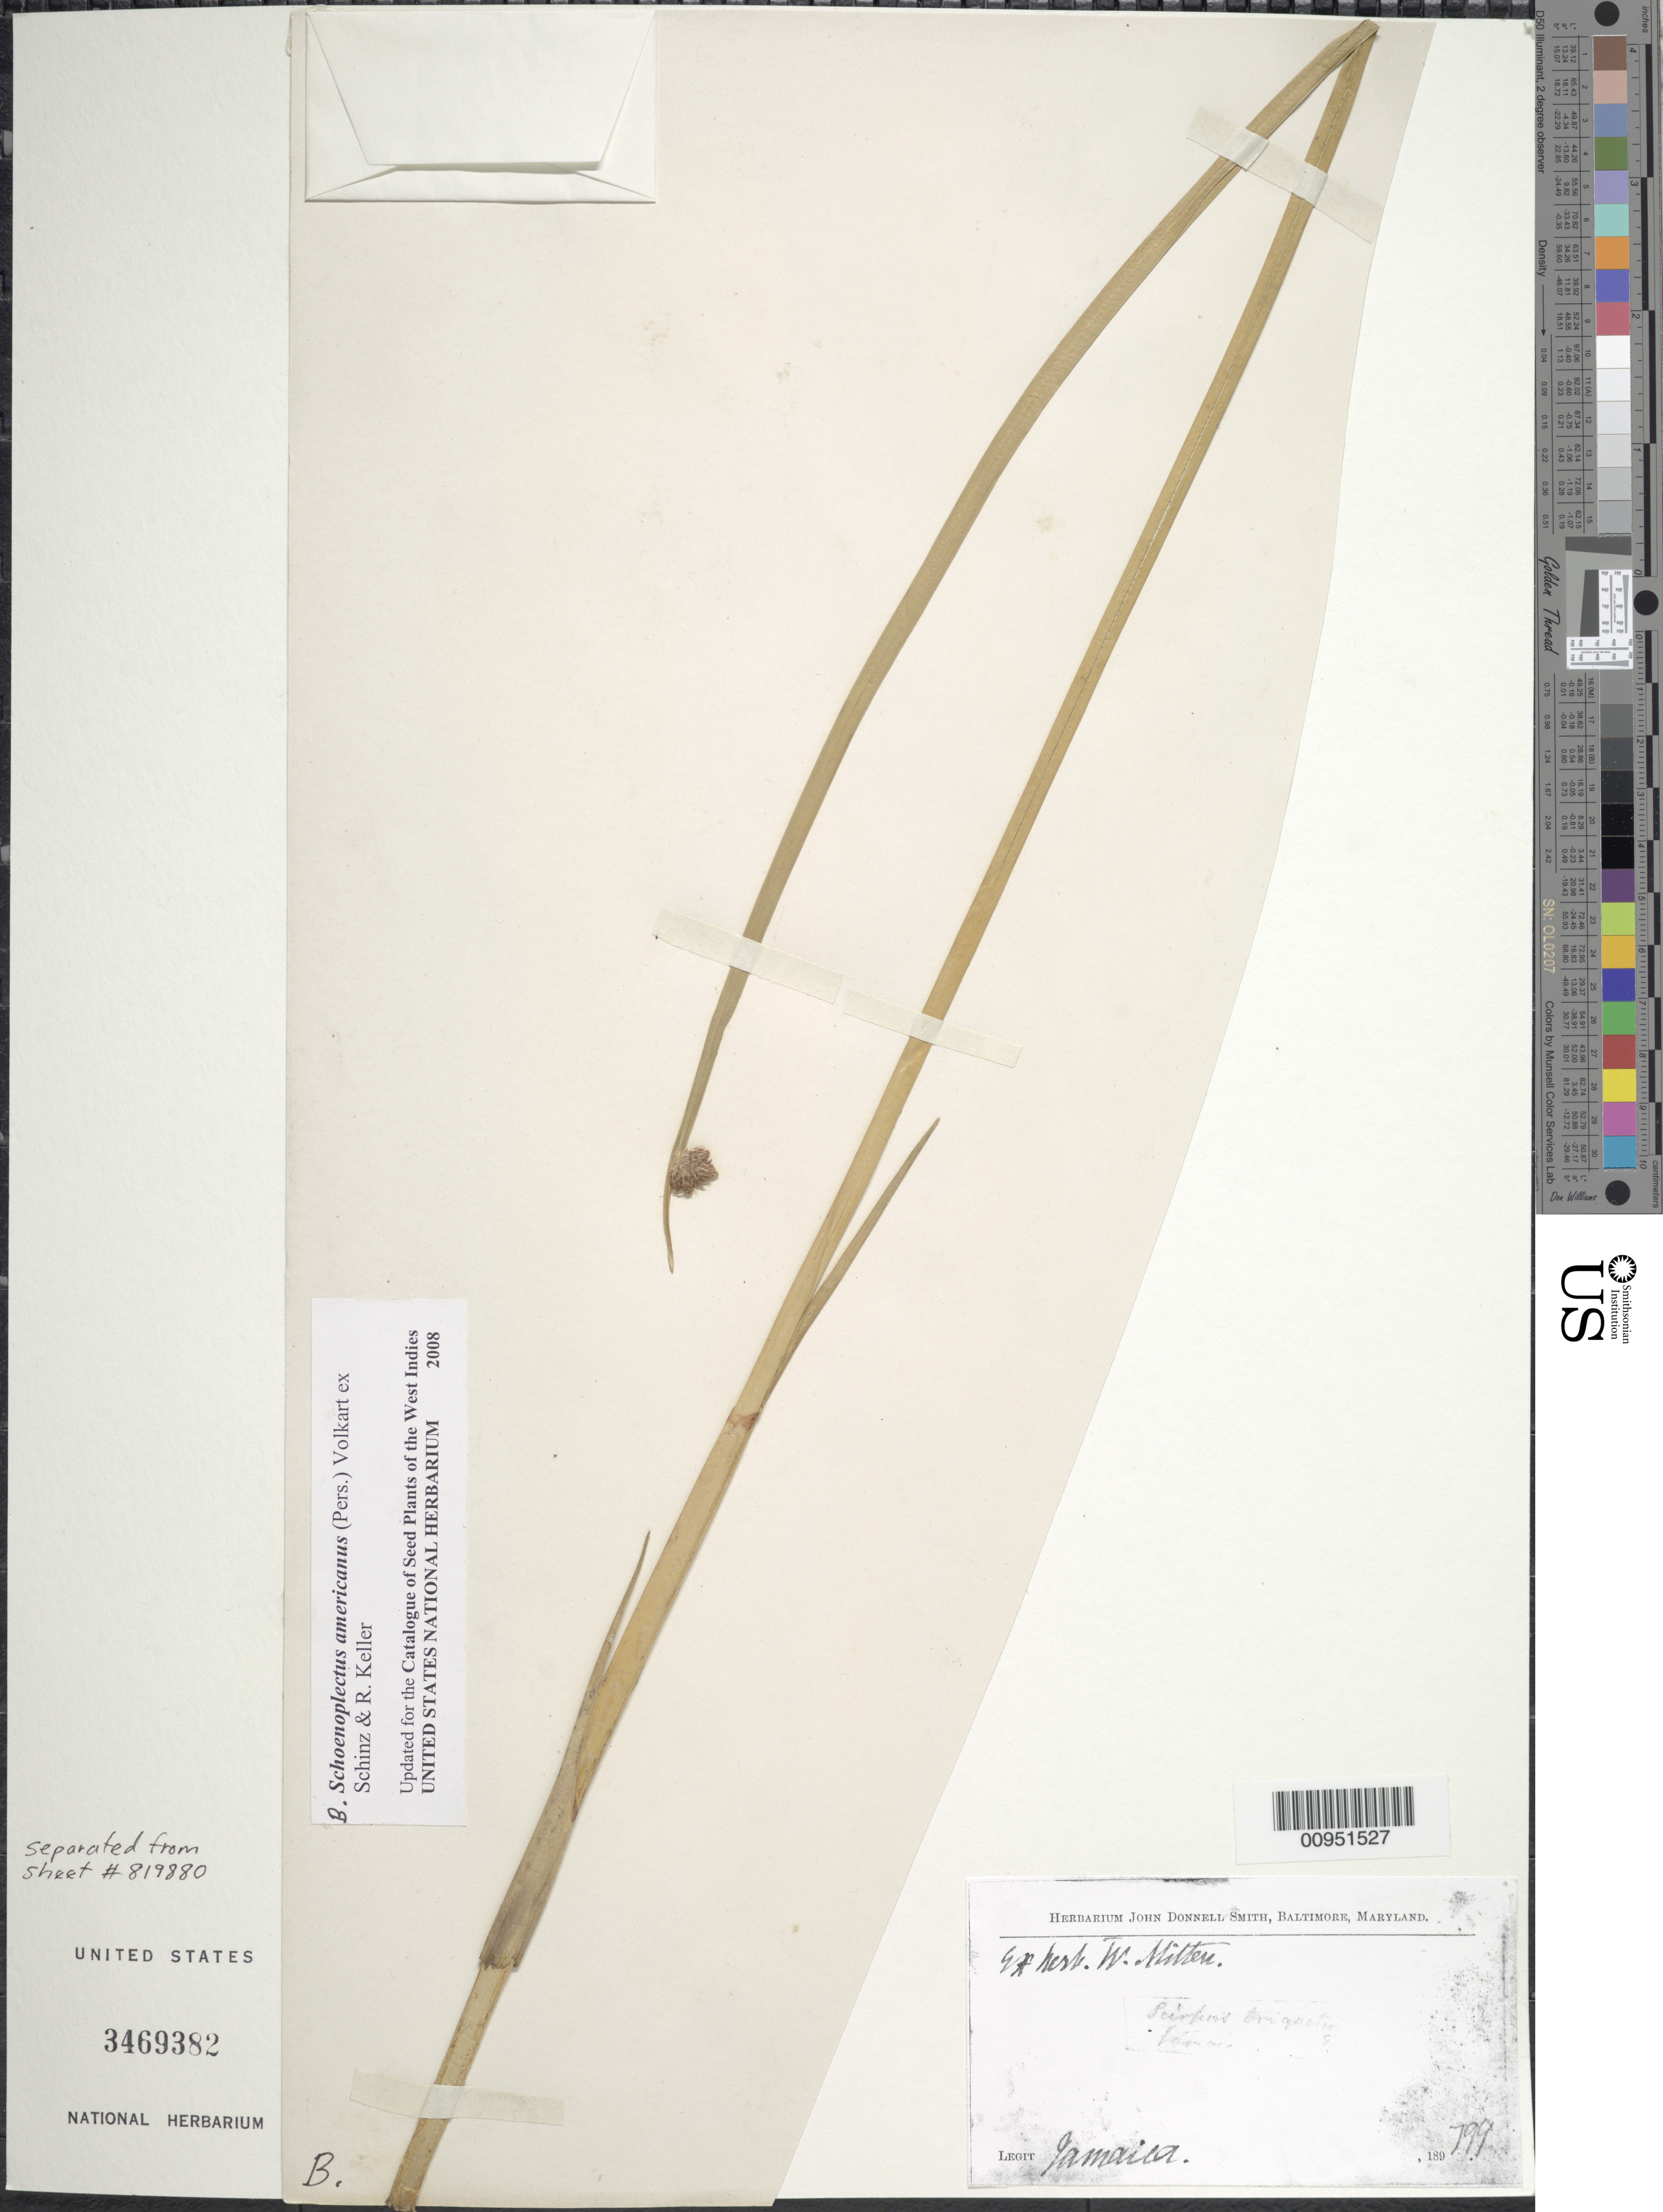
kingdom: Plantae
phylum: Tracheophyta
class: Liliopsida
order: Poales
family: Cyperaceae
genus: Schoenoplectus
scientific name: Schoenoplectus americanus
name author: (Pers.) Volkart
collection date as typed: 1890 to -- --- 1899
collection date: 1890/1899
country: Jamaica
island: Jamaica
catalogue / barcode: US 3469382